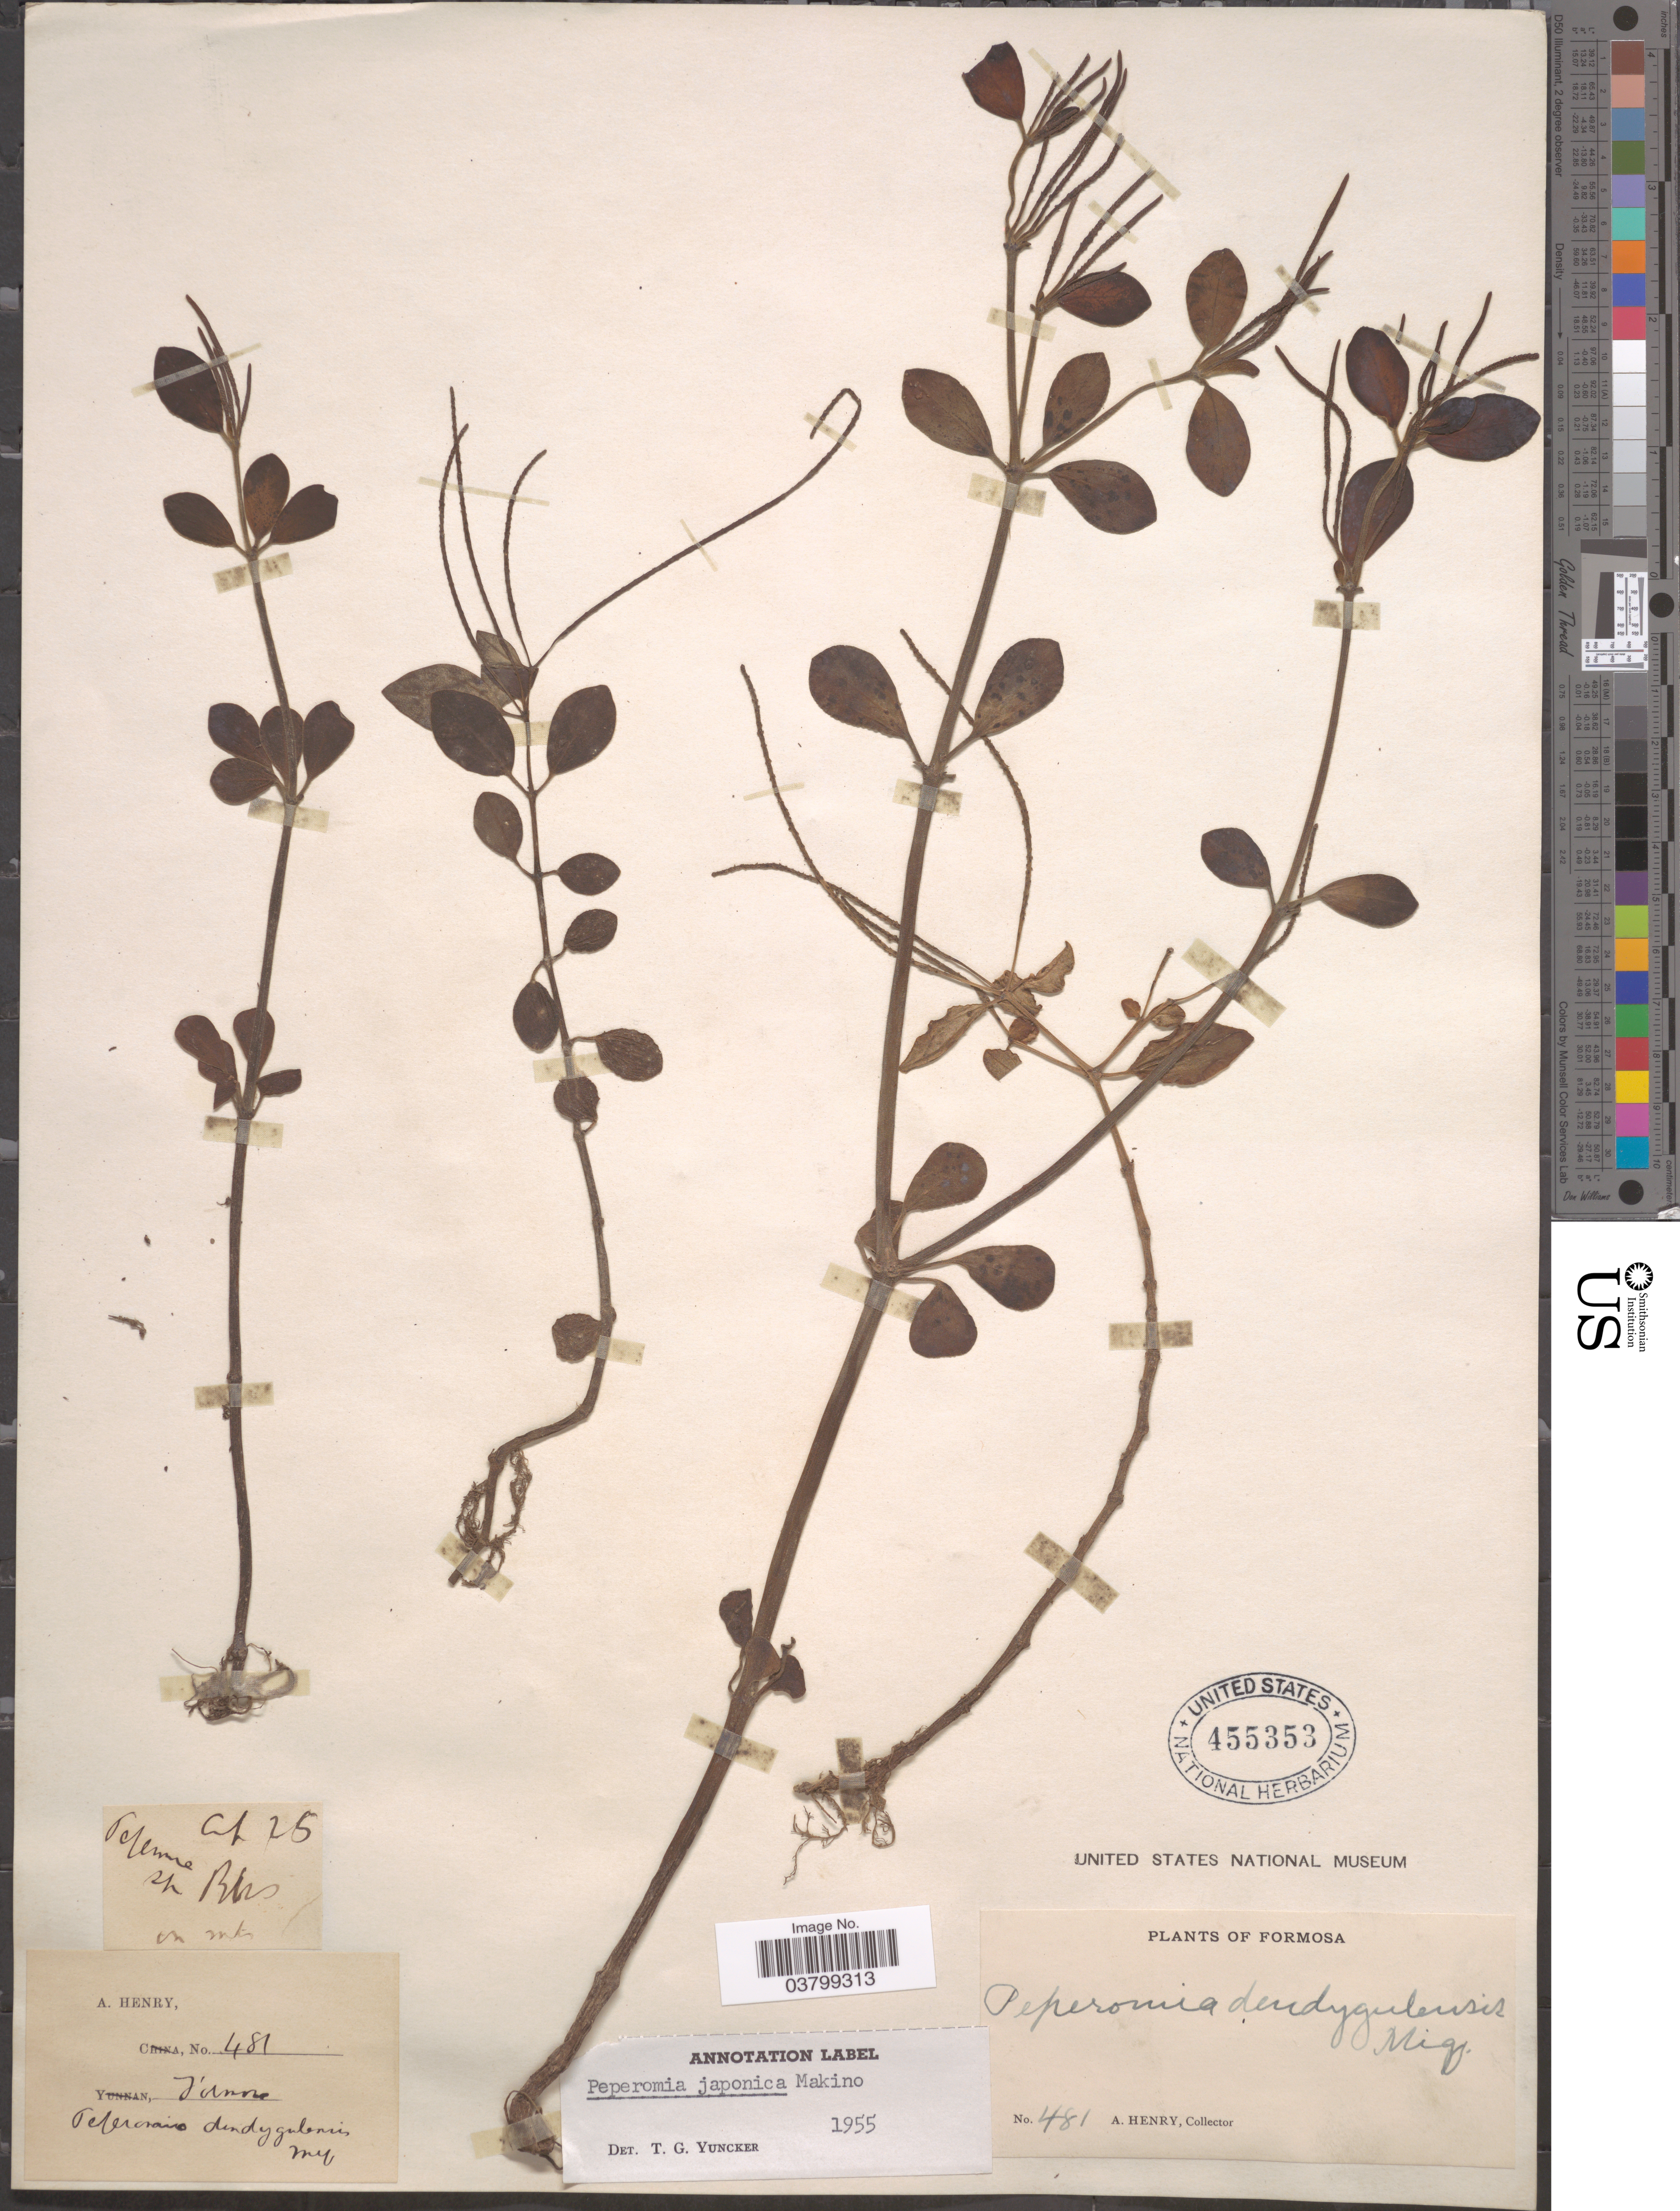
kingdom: Plantae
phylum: Tracheophyta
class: Magnoliopsida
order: Piperales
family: Piperaceae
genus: Peperomia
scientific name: Peperomia japonica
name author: Makino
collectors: A. Henry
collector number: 481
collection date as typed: Transcribed d/m/y: /4/25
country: Taiwan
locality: Formosa.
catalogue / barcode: US 455353